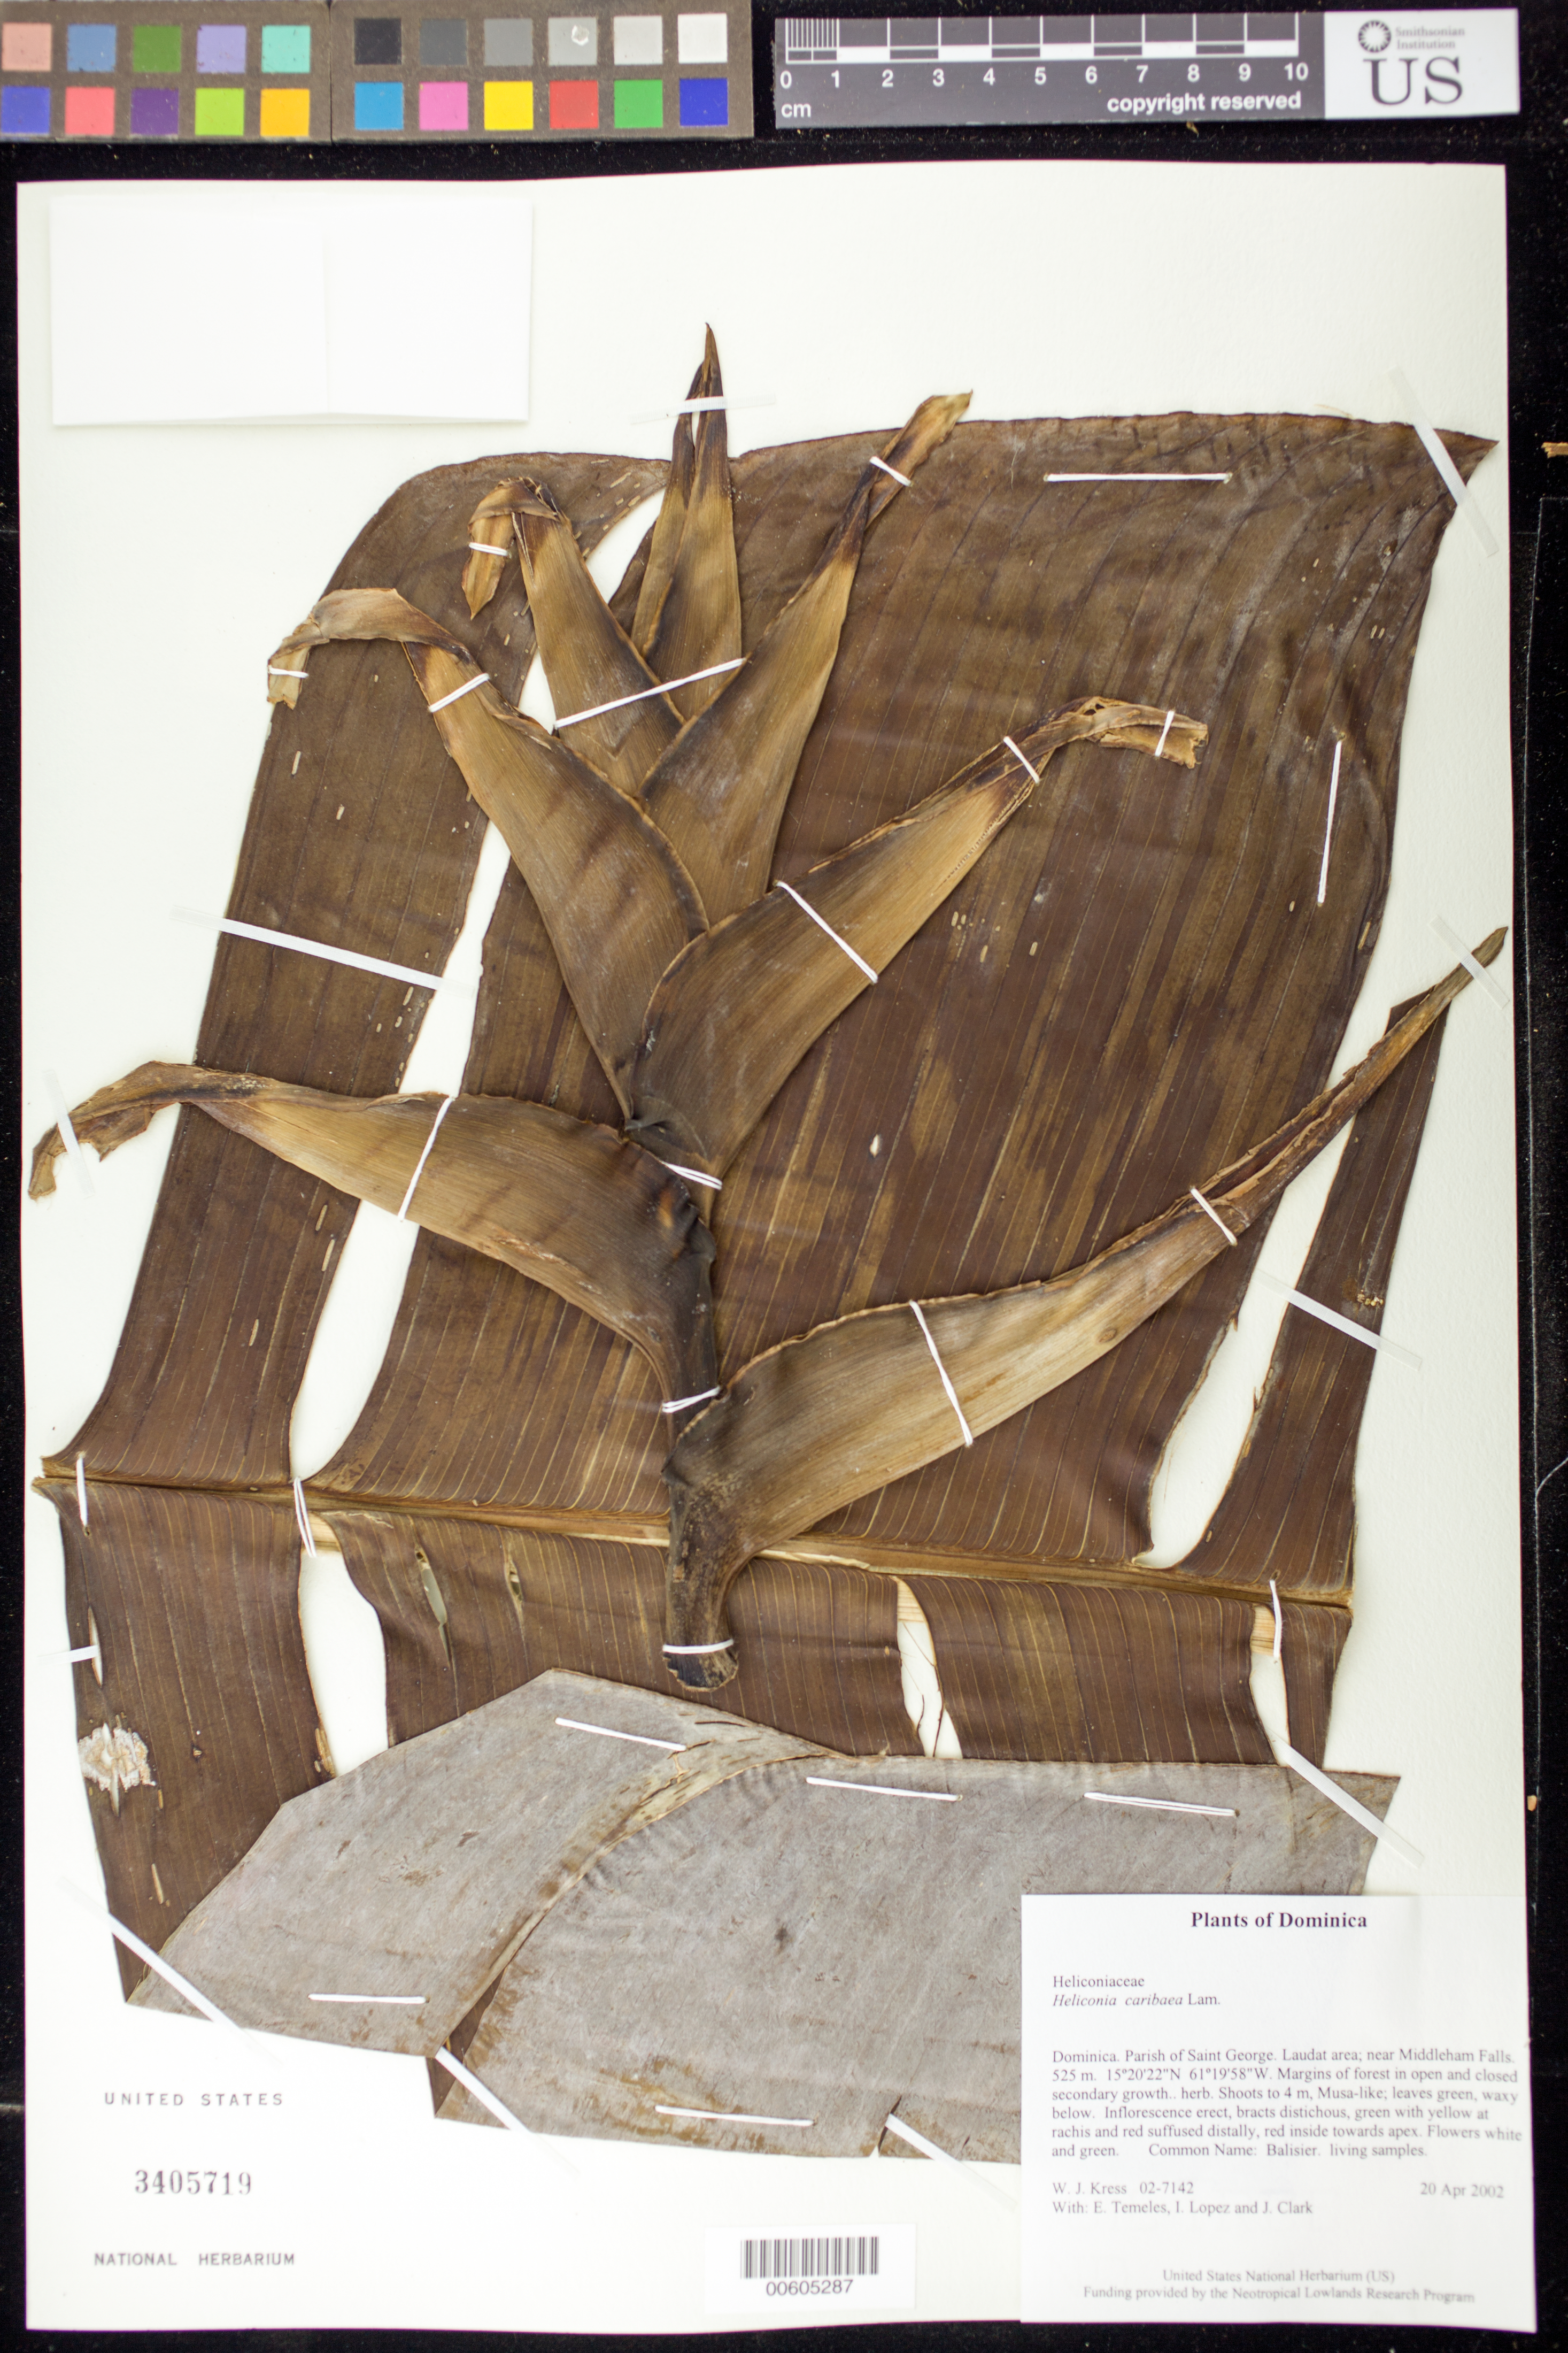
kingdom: Plantae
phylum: Tracheophyta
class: Liliopsida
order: Zingiberales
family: Heliconiaceae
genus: Heliconia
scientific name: Heliconia caribaea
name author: Lam.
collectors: W. J. Kress, E. Temeles, J. L. Clark & I. C. Lopez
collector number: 02-7142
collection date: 2002-04-20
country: Dominica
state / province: St. George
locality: Laudat area; near Middleham Falls.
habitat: Margins of forest in open and closed secondary growth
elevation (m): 525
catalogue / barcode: US 3405719